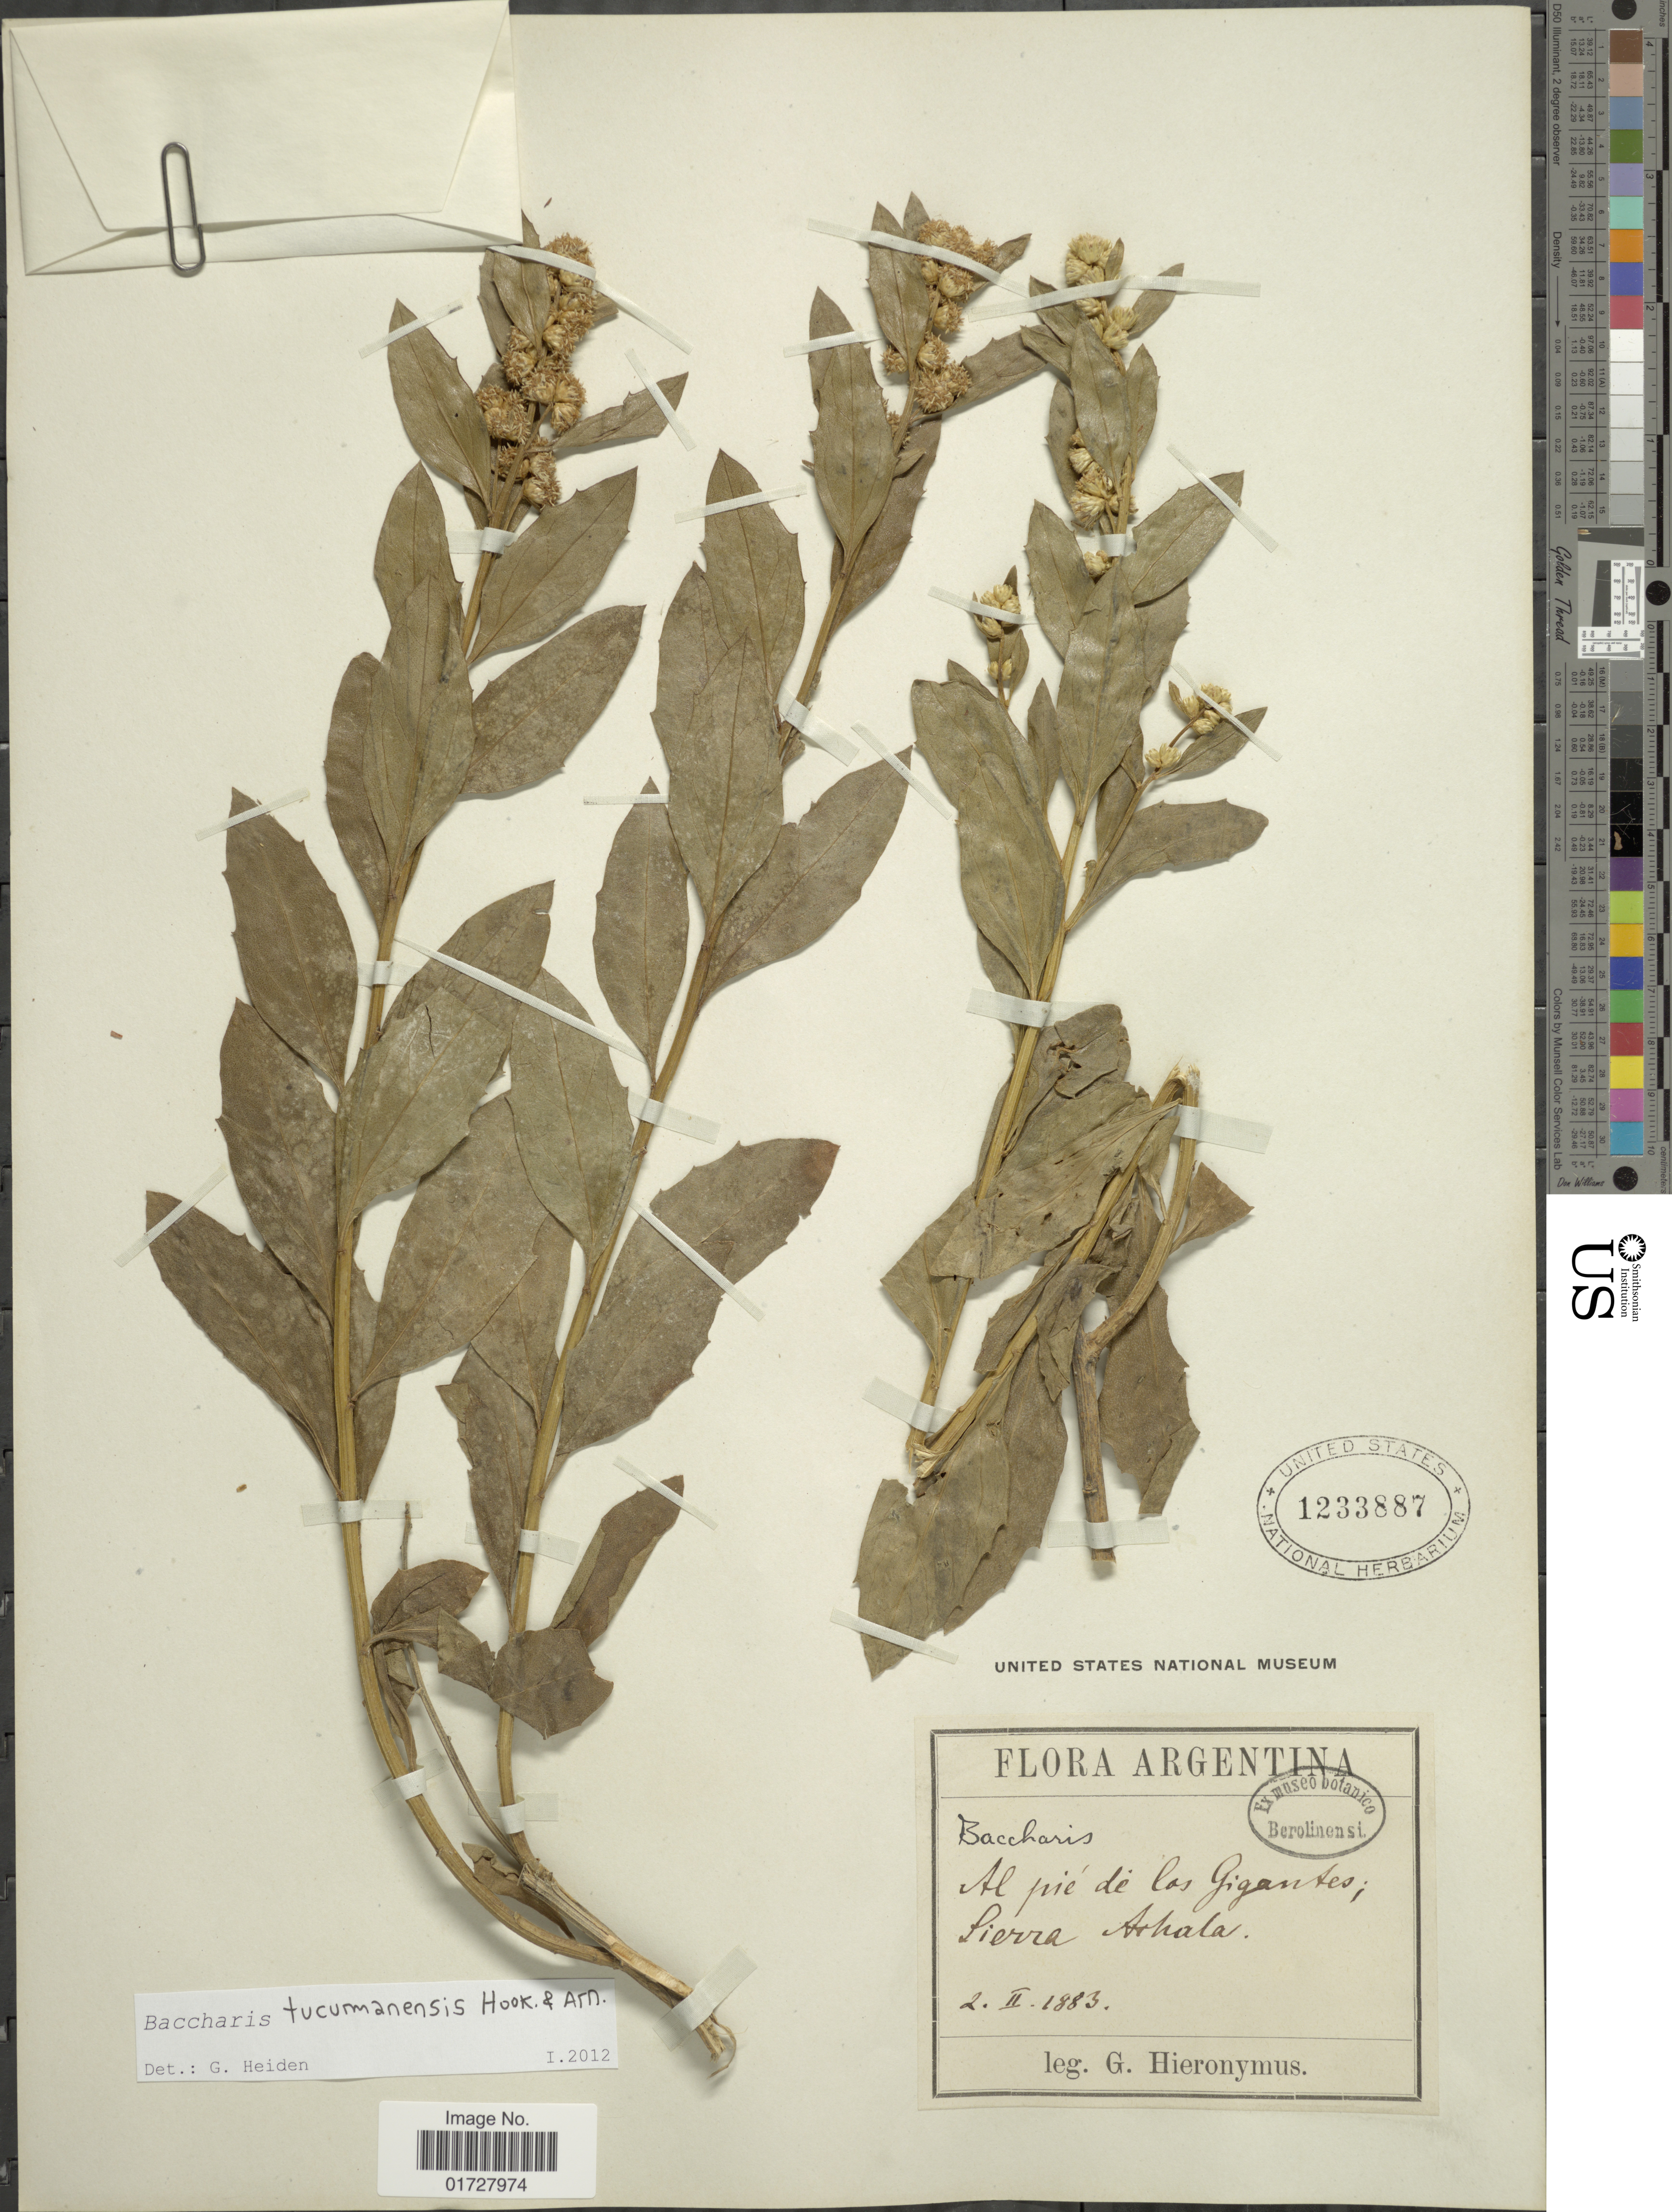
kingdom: Plantae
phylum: Tracheophyta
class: Magnoliopsida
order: Asterales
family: Asteraceae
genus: Baccharis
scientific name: Baccharis tucumanensis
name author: Hook. & Arn.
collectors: G. H. Hieronymus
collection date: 1883-02-02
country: Argentina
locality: Al pie de los Gigantes, Sierra Achala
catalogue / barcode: US 1233887